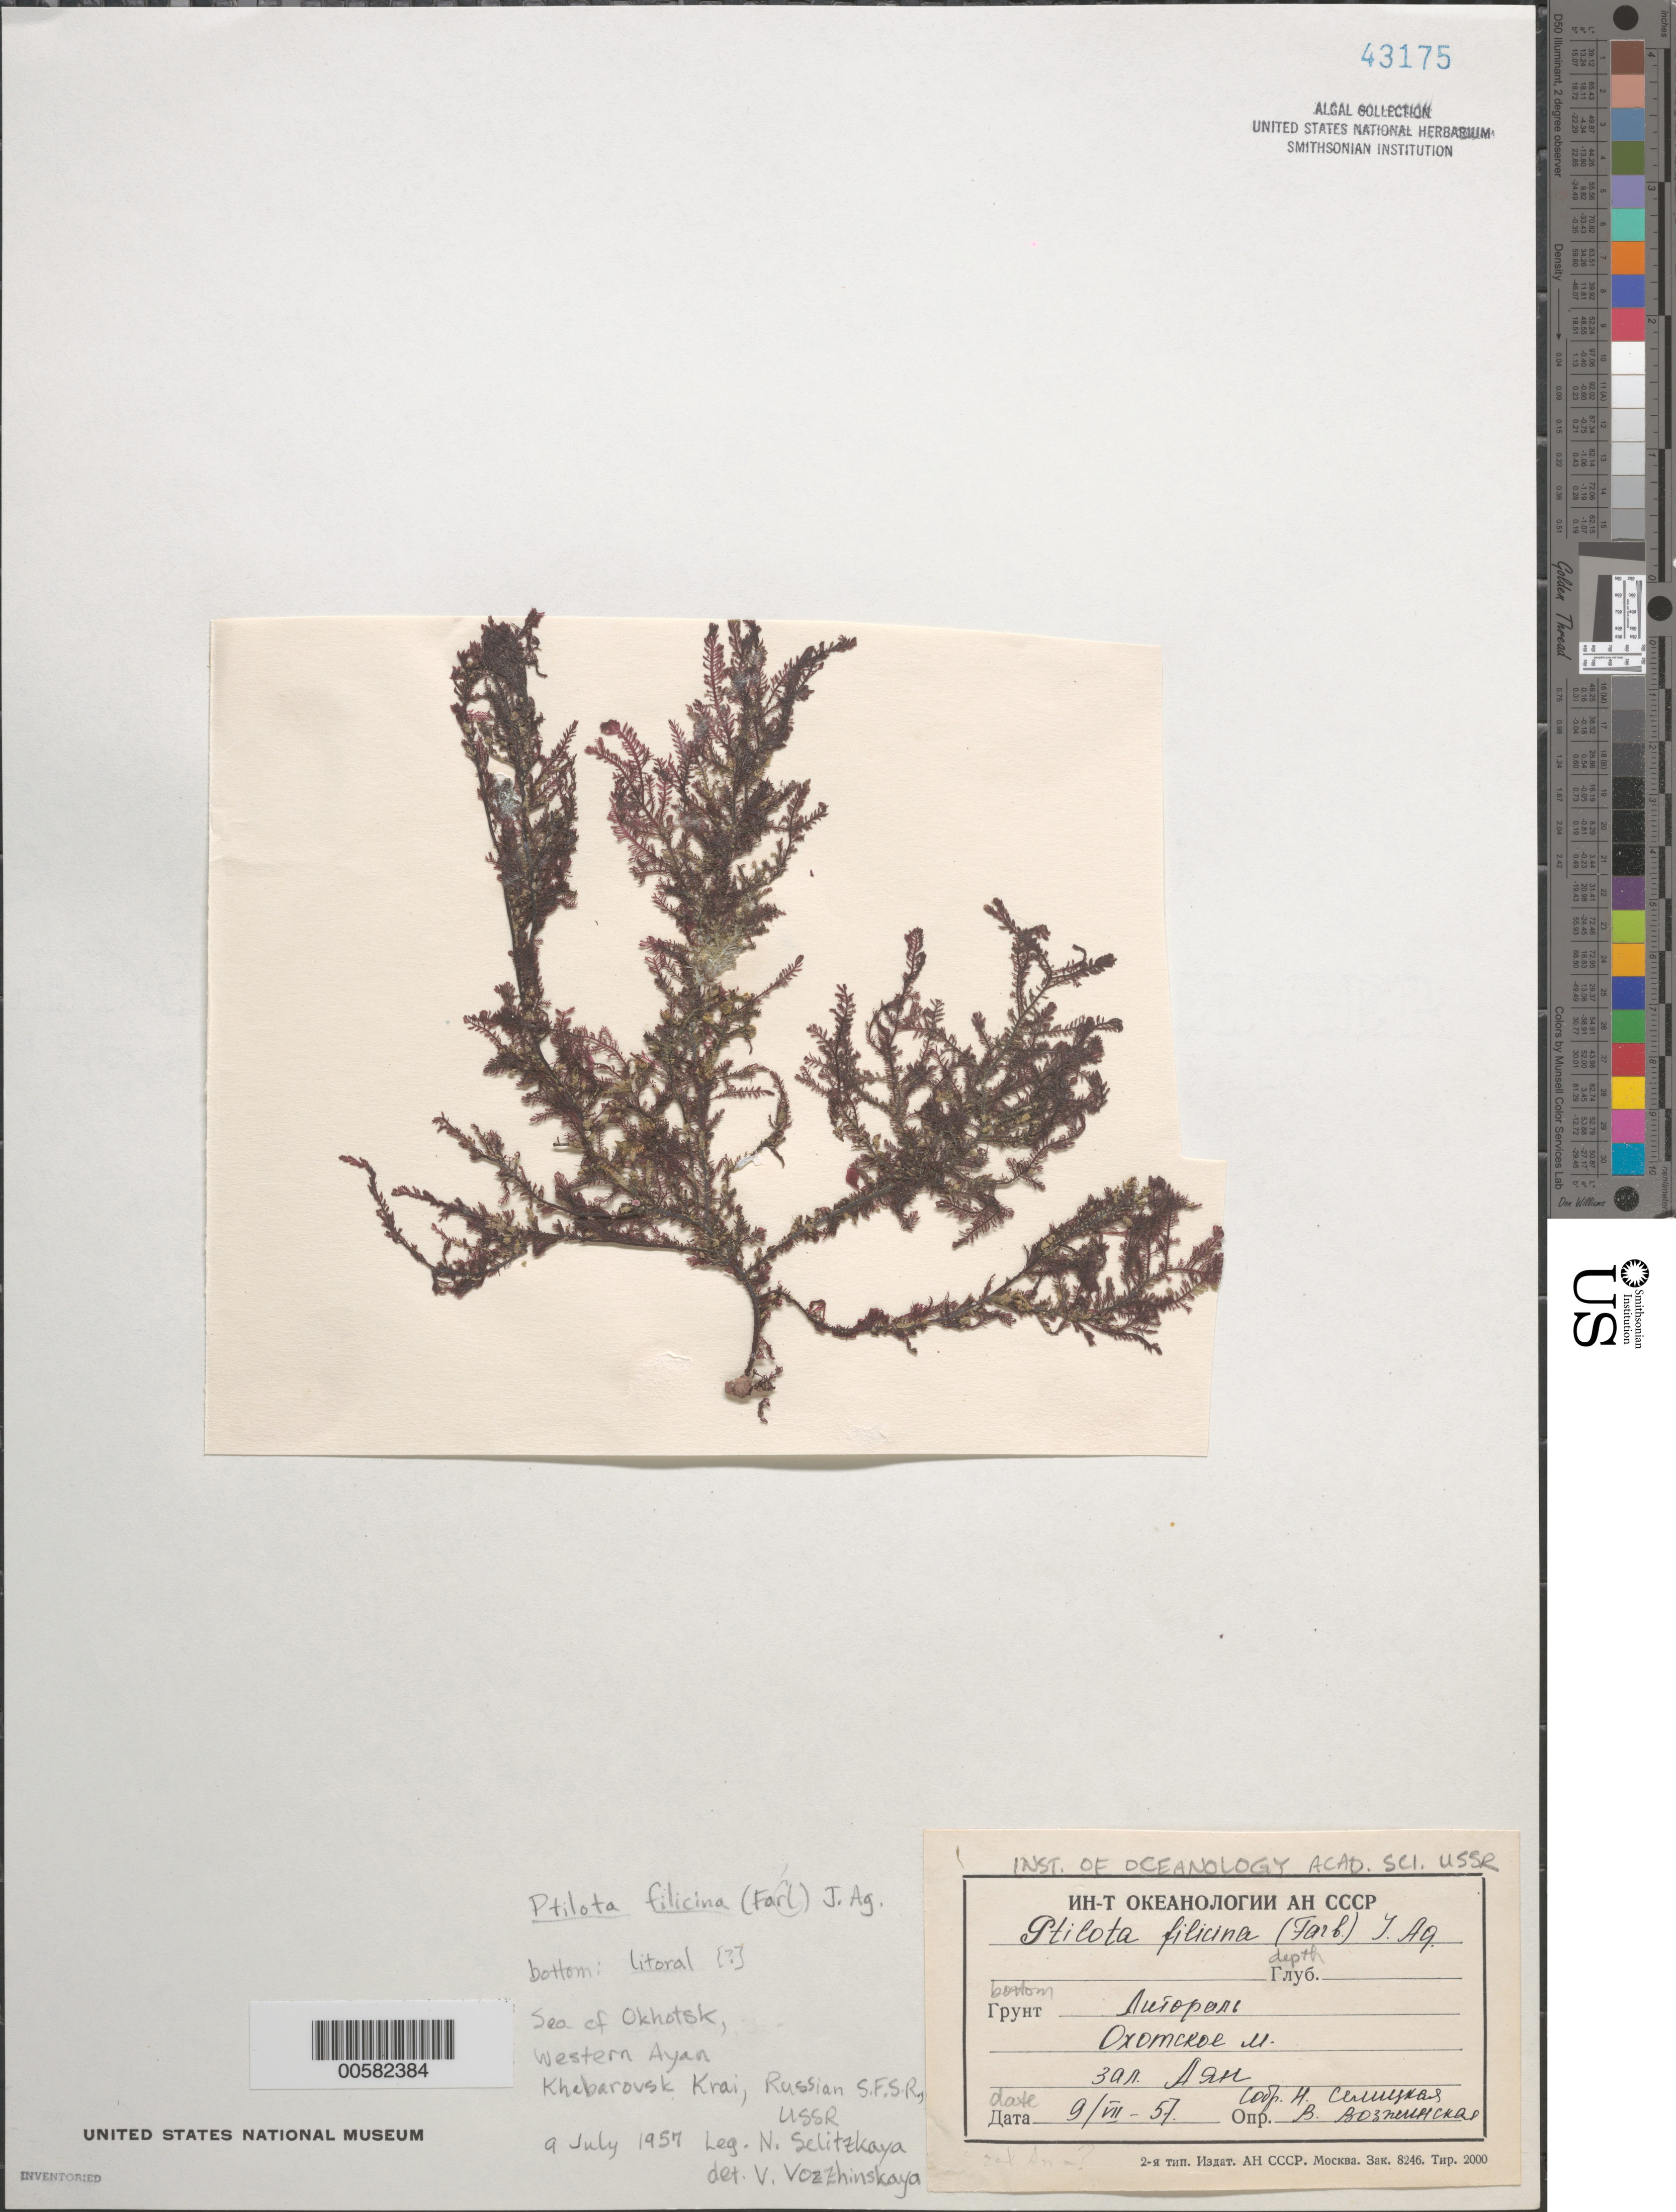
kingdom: Plantae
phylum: Rhodophyta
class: Florideophyceae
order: Ceramiales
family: Wrangeliaceae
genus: Ptilota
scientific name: Ptilota filicina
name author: J. Agardh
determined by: Vozzhinskaya, V.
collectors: N. Selitzkaya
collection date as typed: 09 Jul 1957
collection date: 1957-07-09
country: Russian Federation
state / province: Khabarovsk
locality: Sea of Okhotsk, western Ayan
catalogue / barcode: US 43175